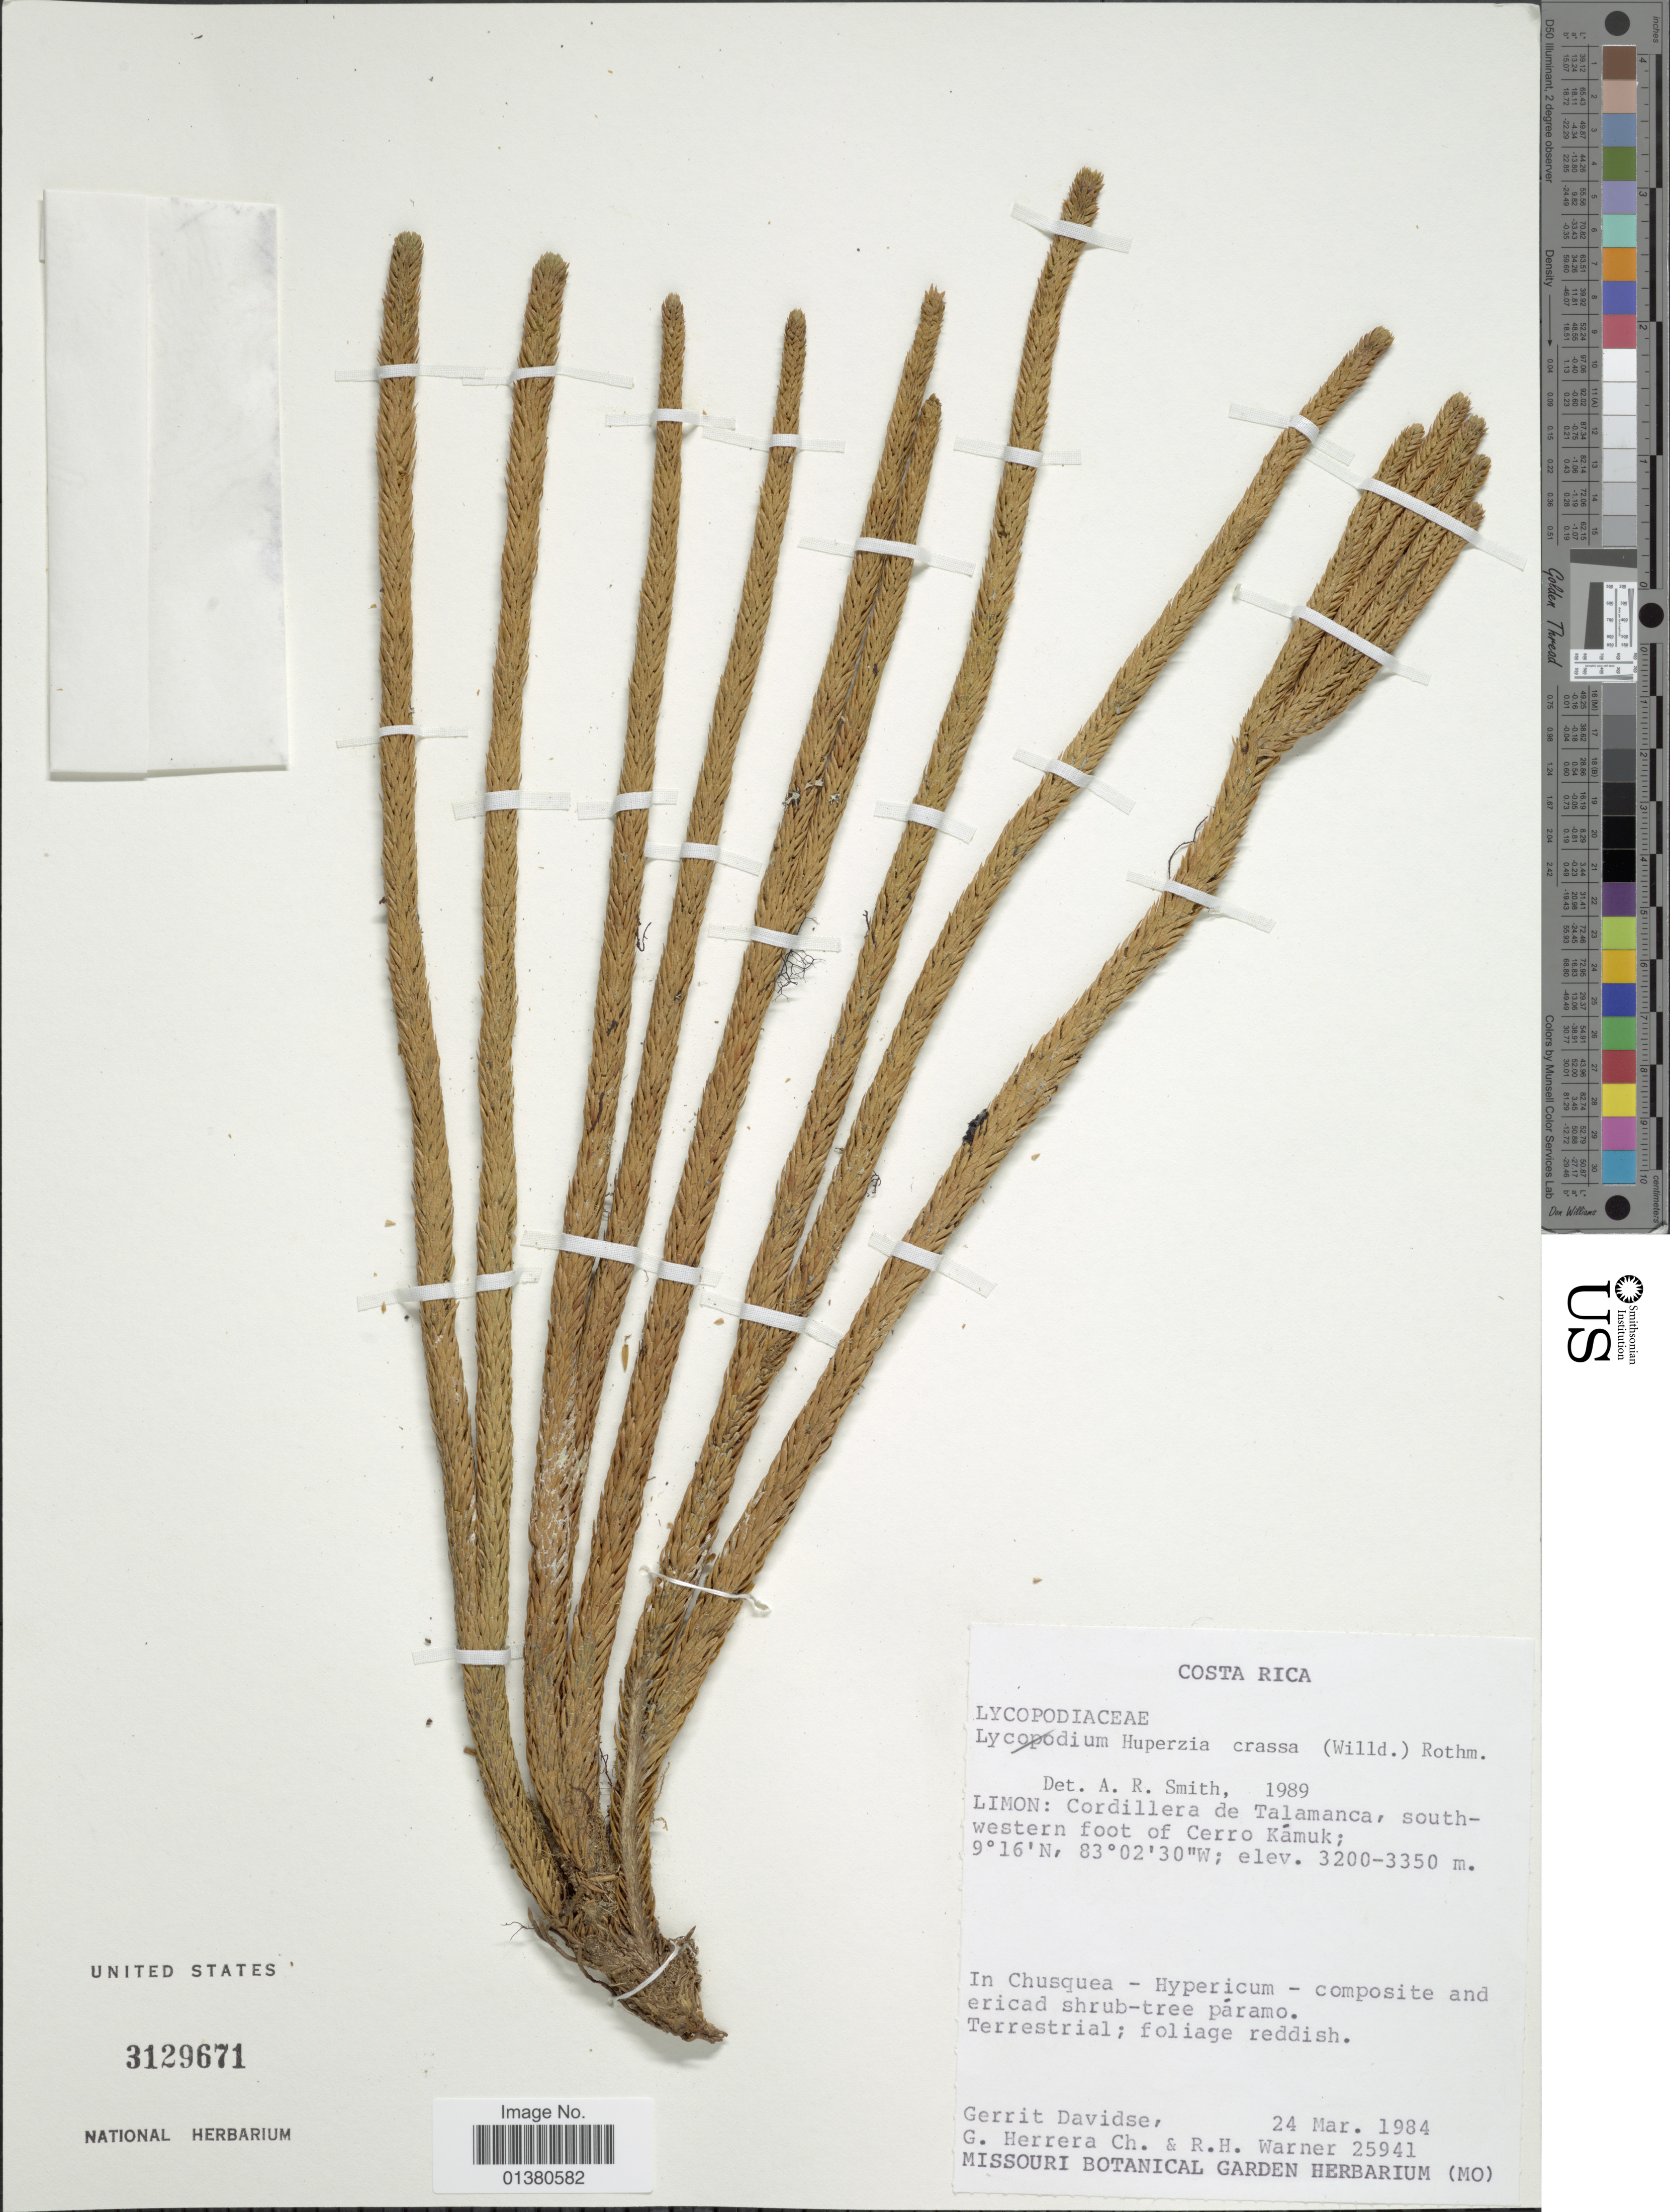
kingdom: Plantae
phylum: Tracheophyta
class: Lycopodiopsida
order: Lycopodiales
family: Lycopodiaceae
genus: Phlegmariurus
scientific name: Phlegmariurus crassus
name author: (Humb. & Bonpl. ex Willd.) B. Øllg.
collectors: G. Davidse, G. Herrera Ch. & R. H. Warner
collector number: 25941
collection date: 1984-03-24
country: Costa Rica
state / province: Limón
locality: Limon: Cordillera de Talamanca, south-western foot of Cerro Kámuk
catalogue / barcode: US 3129671